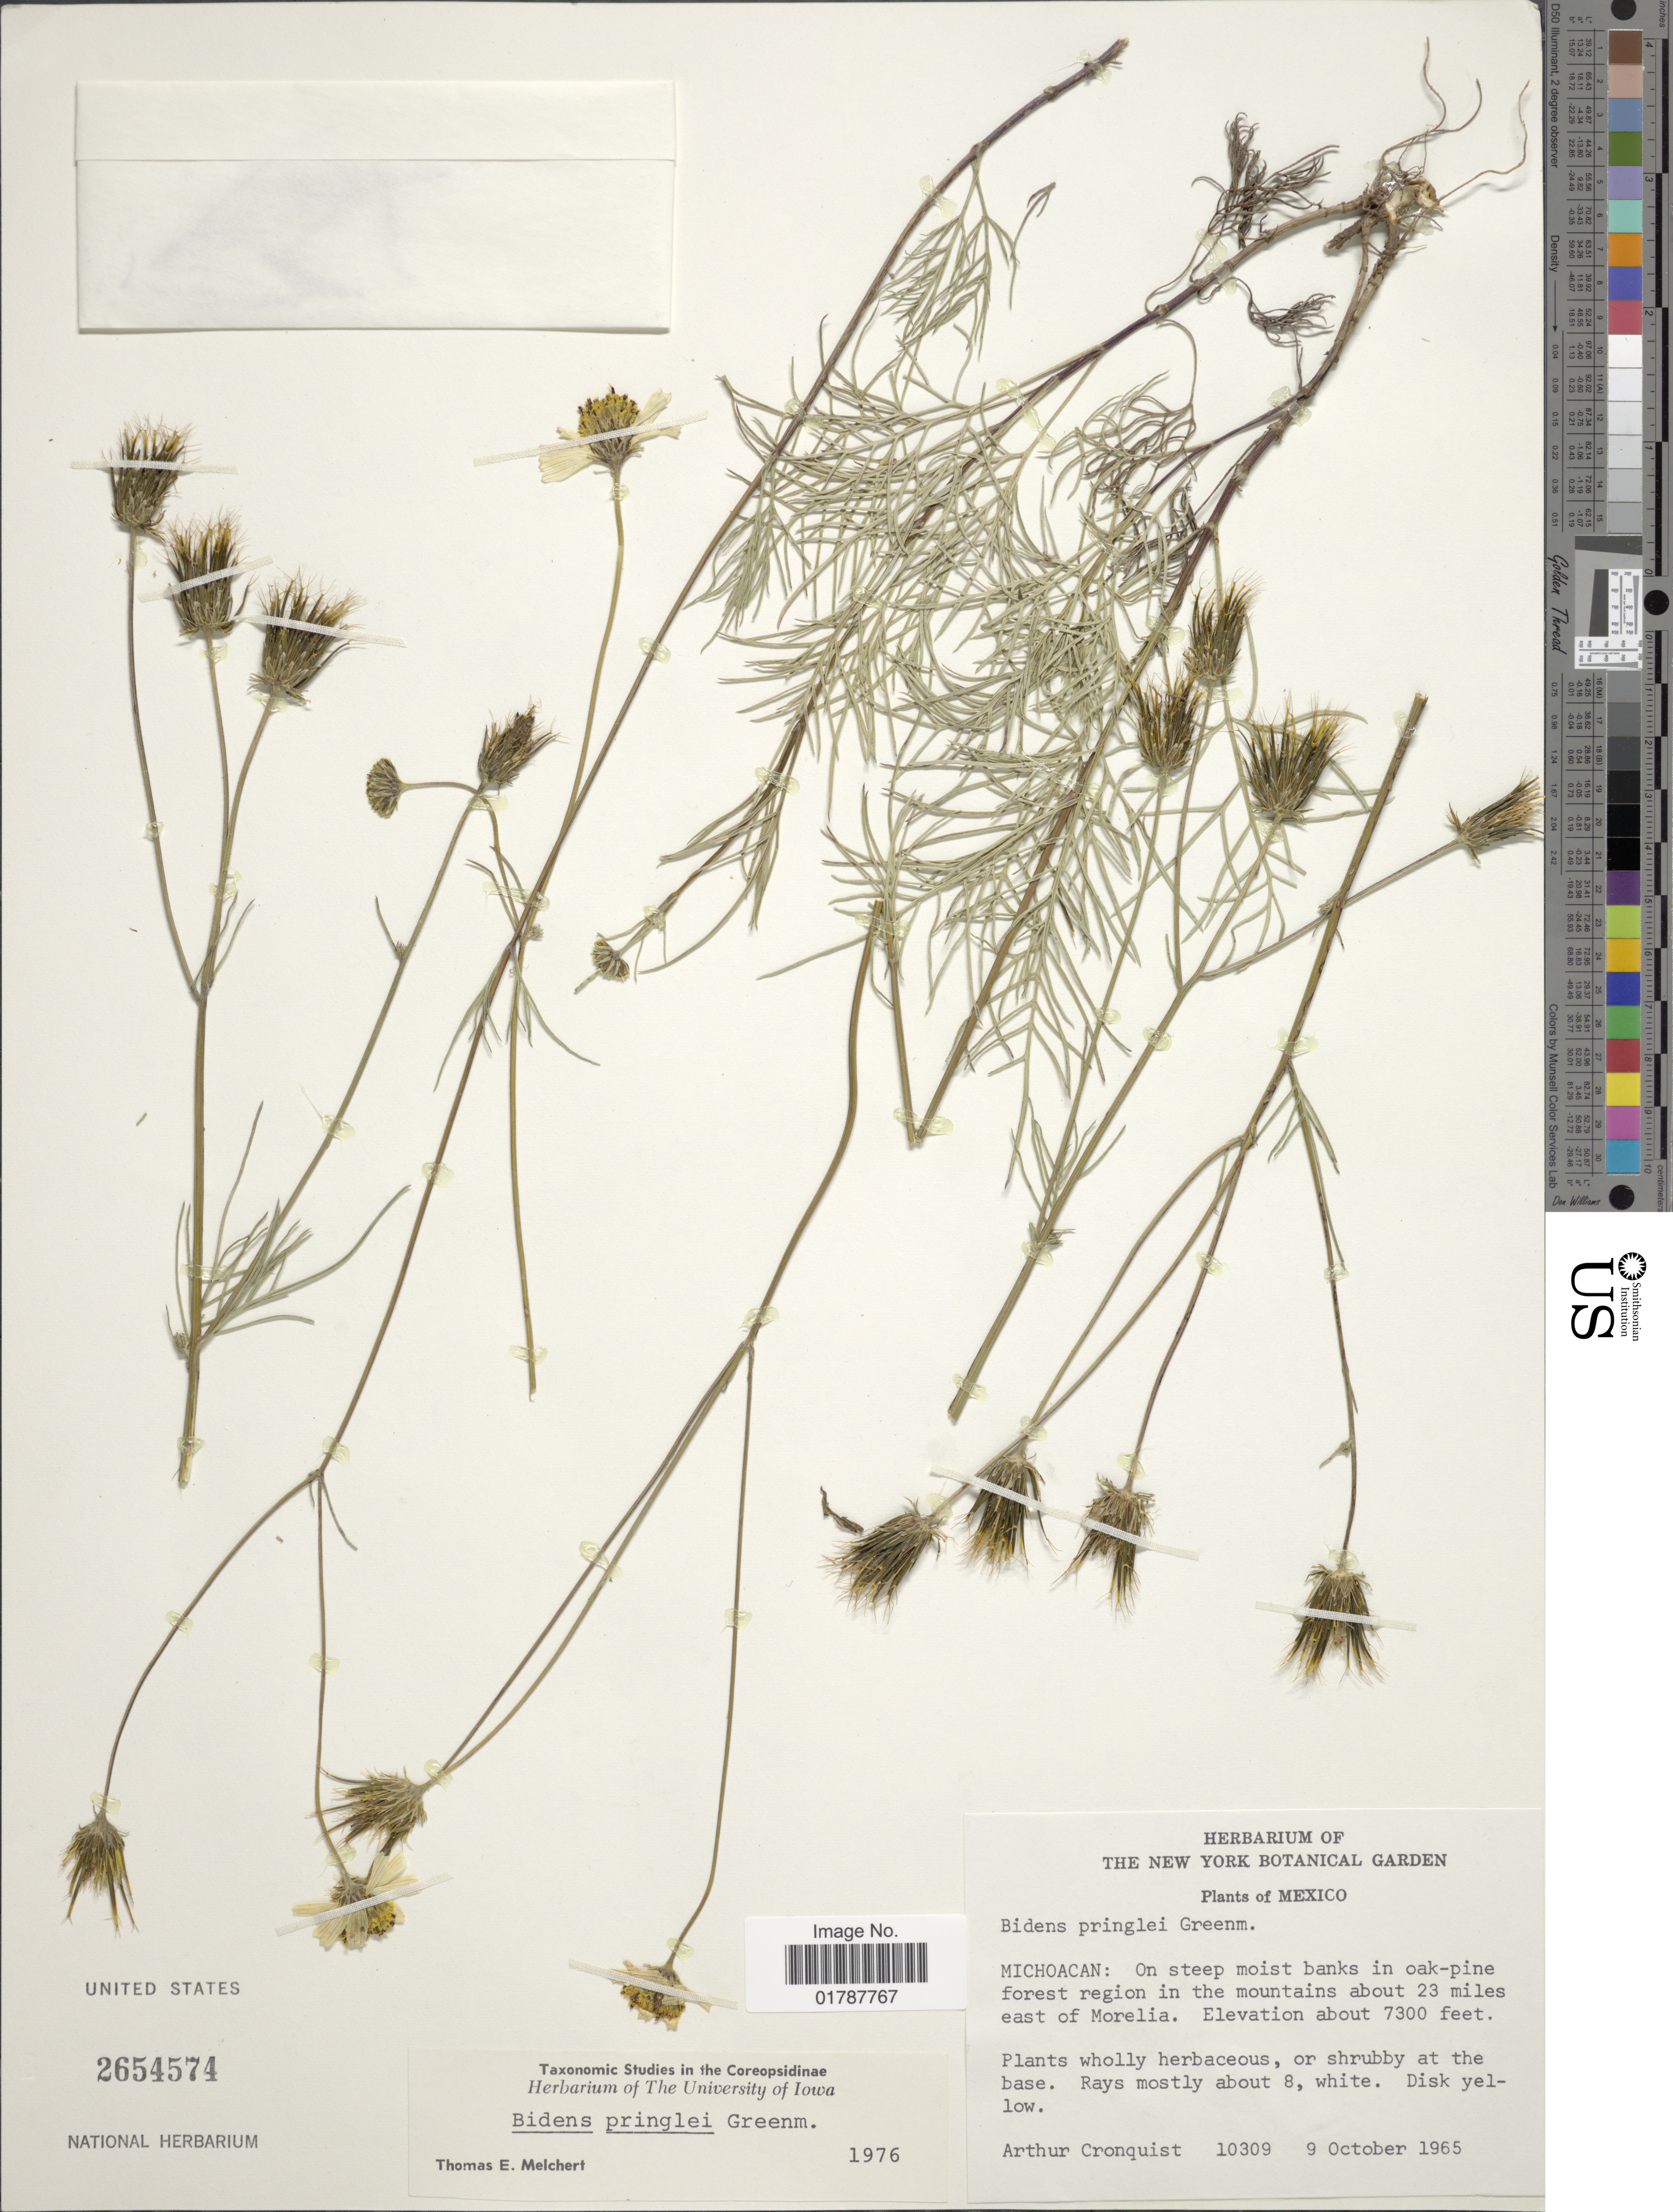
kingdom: Plantae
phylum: Tracheophyta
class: Magnoliopsida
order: Asterales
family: Asteraceae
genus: Bidens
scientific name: Bidens pringlei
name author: Greenm.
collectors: A. J. Cronquist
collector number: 10309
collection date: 1965-10-09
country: Mexico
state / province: Michoacán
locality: Michoacan: On steep moist banks on oak-pine forest region in the mountains about 23 miles east of Morelia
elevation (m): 2225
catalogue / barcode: US 2654574